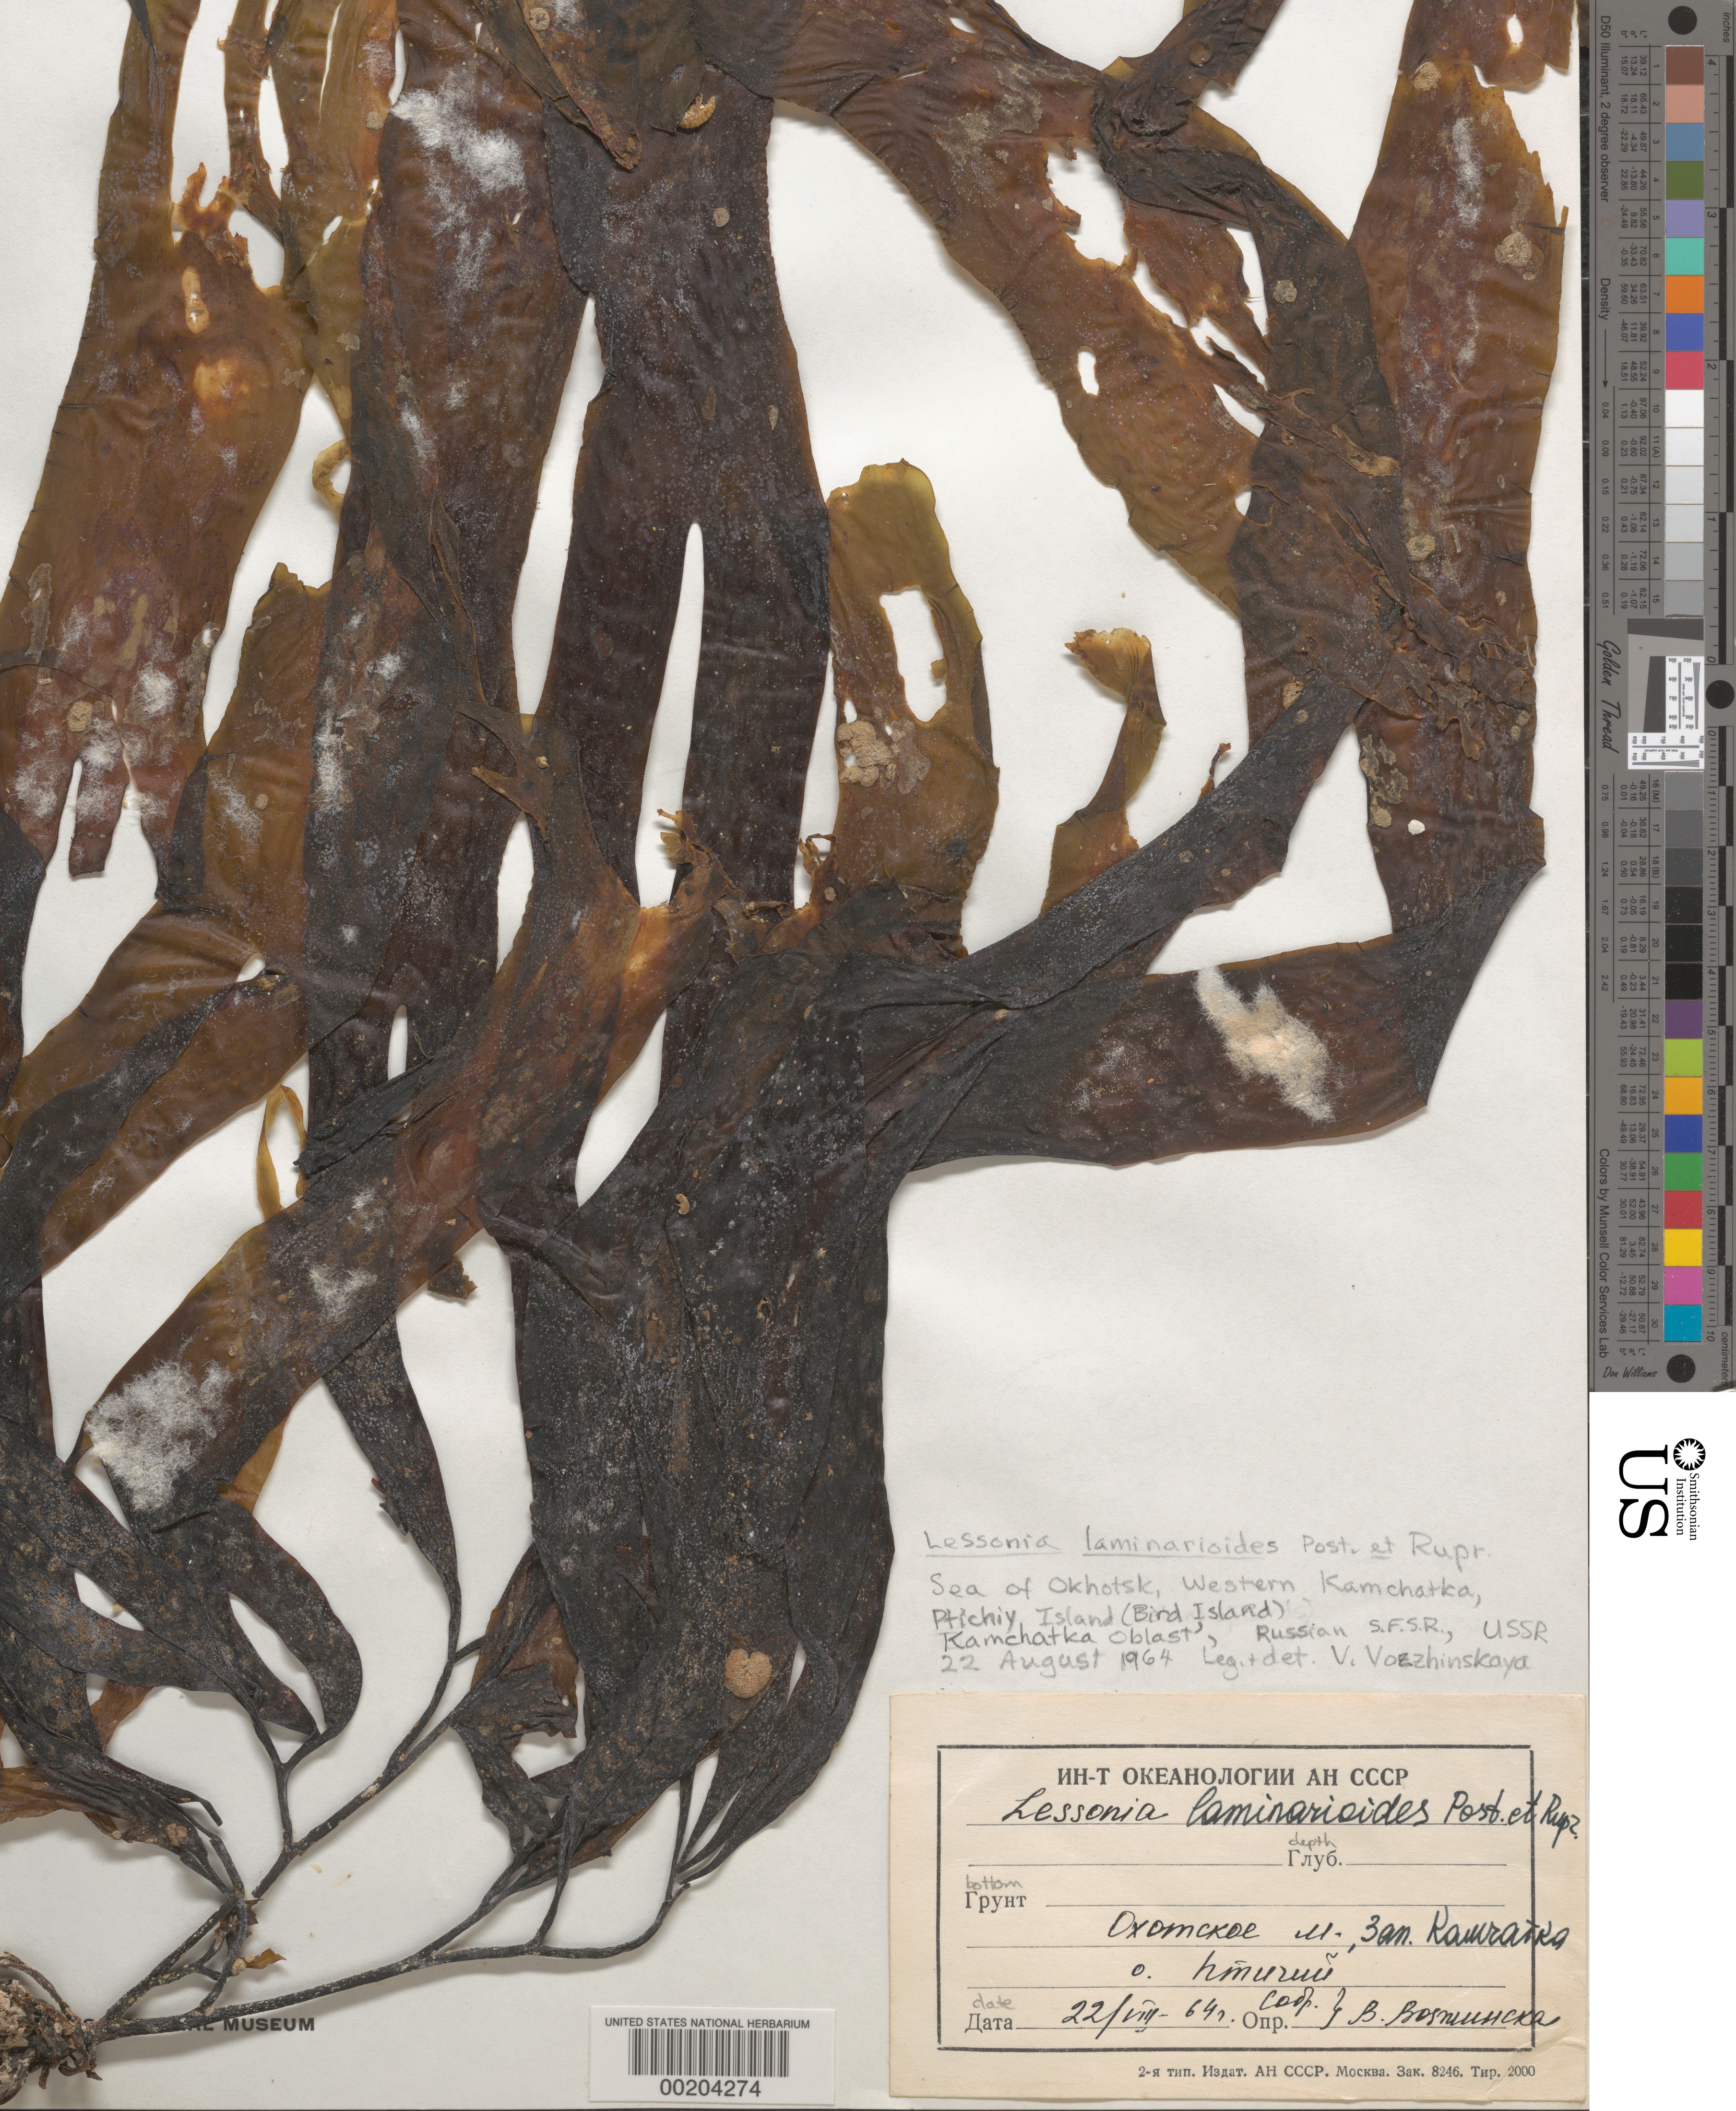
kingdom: Chromista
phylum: Ochrophyta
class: Phaeophyceae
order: Laminariales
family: Laminariaceae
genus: Pseudolessonia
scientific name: Pseudolessonia laminarioides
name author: (Postels & Rupr.) G.Y. Cho et al.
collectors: V. Vozzhinskaya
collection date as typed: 22 Aug 1964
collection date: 1964-08-22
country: Russian Federation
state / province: Kamchatka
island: Ptichiy Island (Bird Island)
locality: Sea of Okhotsk, western Kamchatka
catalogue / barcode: US 43235